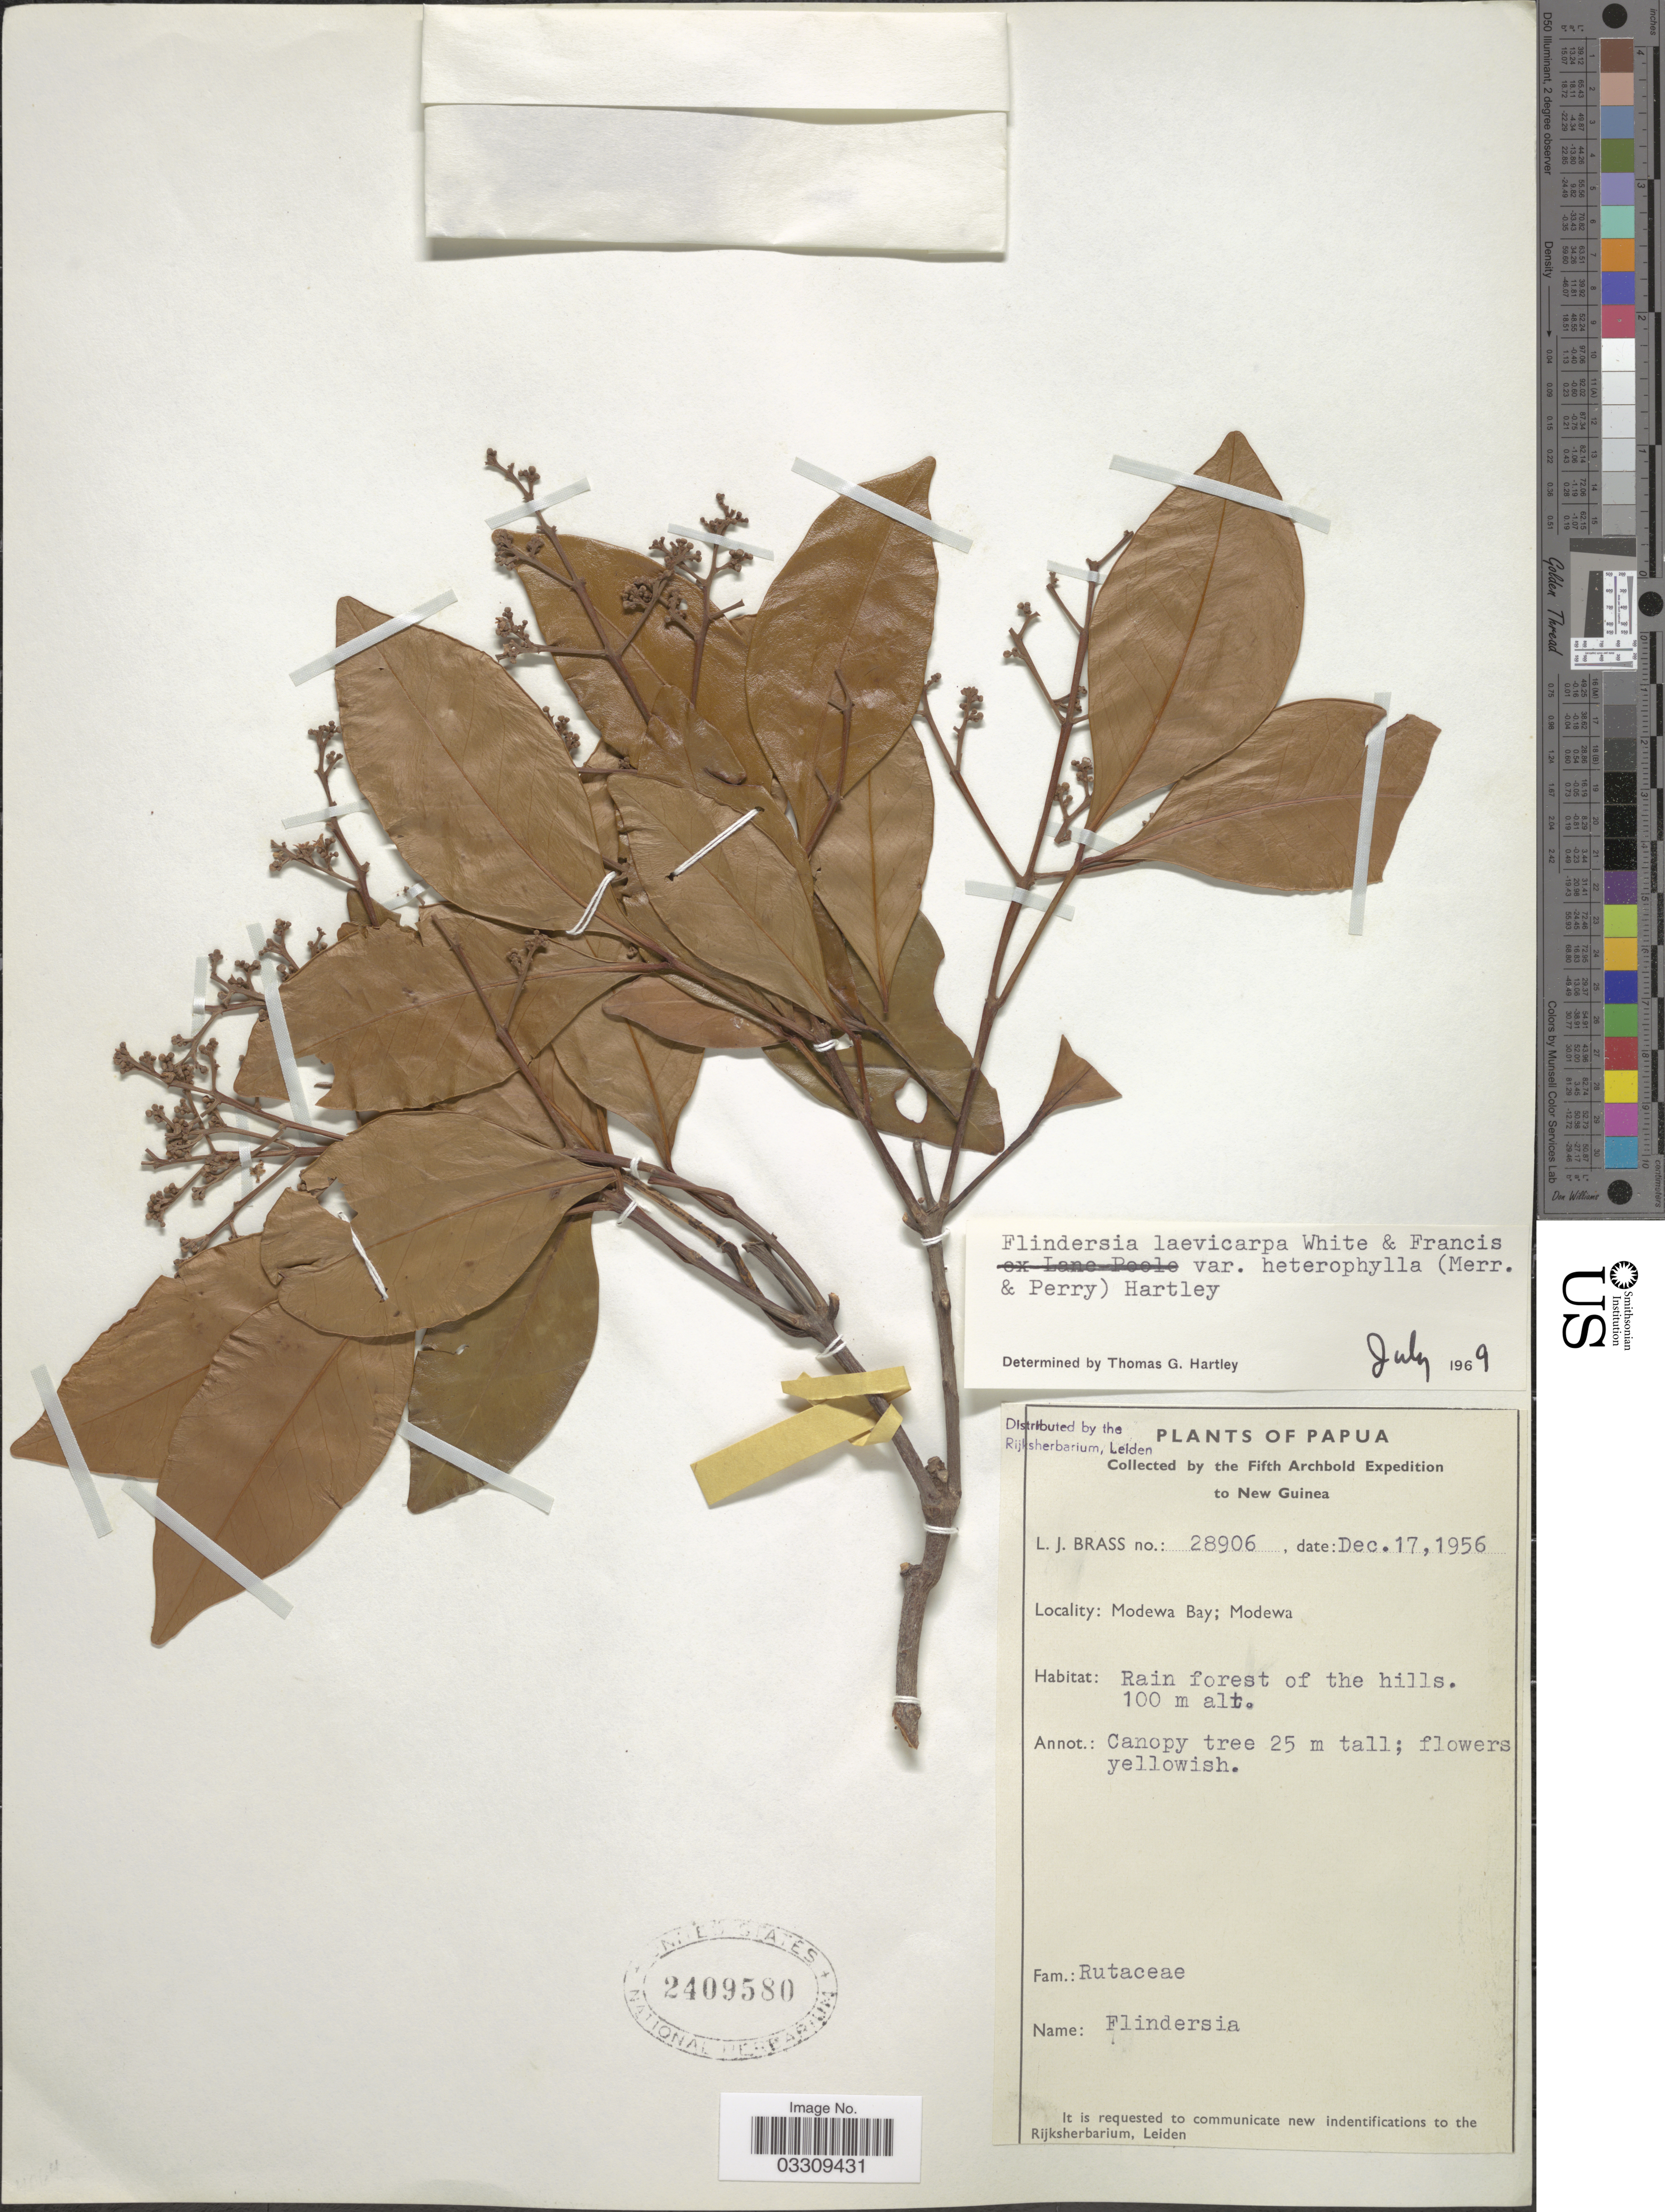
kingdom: Plantae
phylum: Tracheophyta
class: Magnoliopsida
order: Sapindales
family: Rutaceae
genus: Flindersia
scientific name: Flindersia laevicarpa var. heterophylla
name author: (Merr. & L.M. Perry) T.G. Hartley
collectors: L. J. Brass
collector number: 28906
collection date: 1956-12-17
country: Papua New Guinea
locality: Papua. New Guinea. Modewa Bay; Modewa.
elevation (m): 100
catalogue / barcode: US 2409580